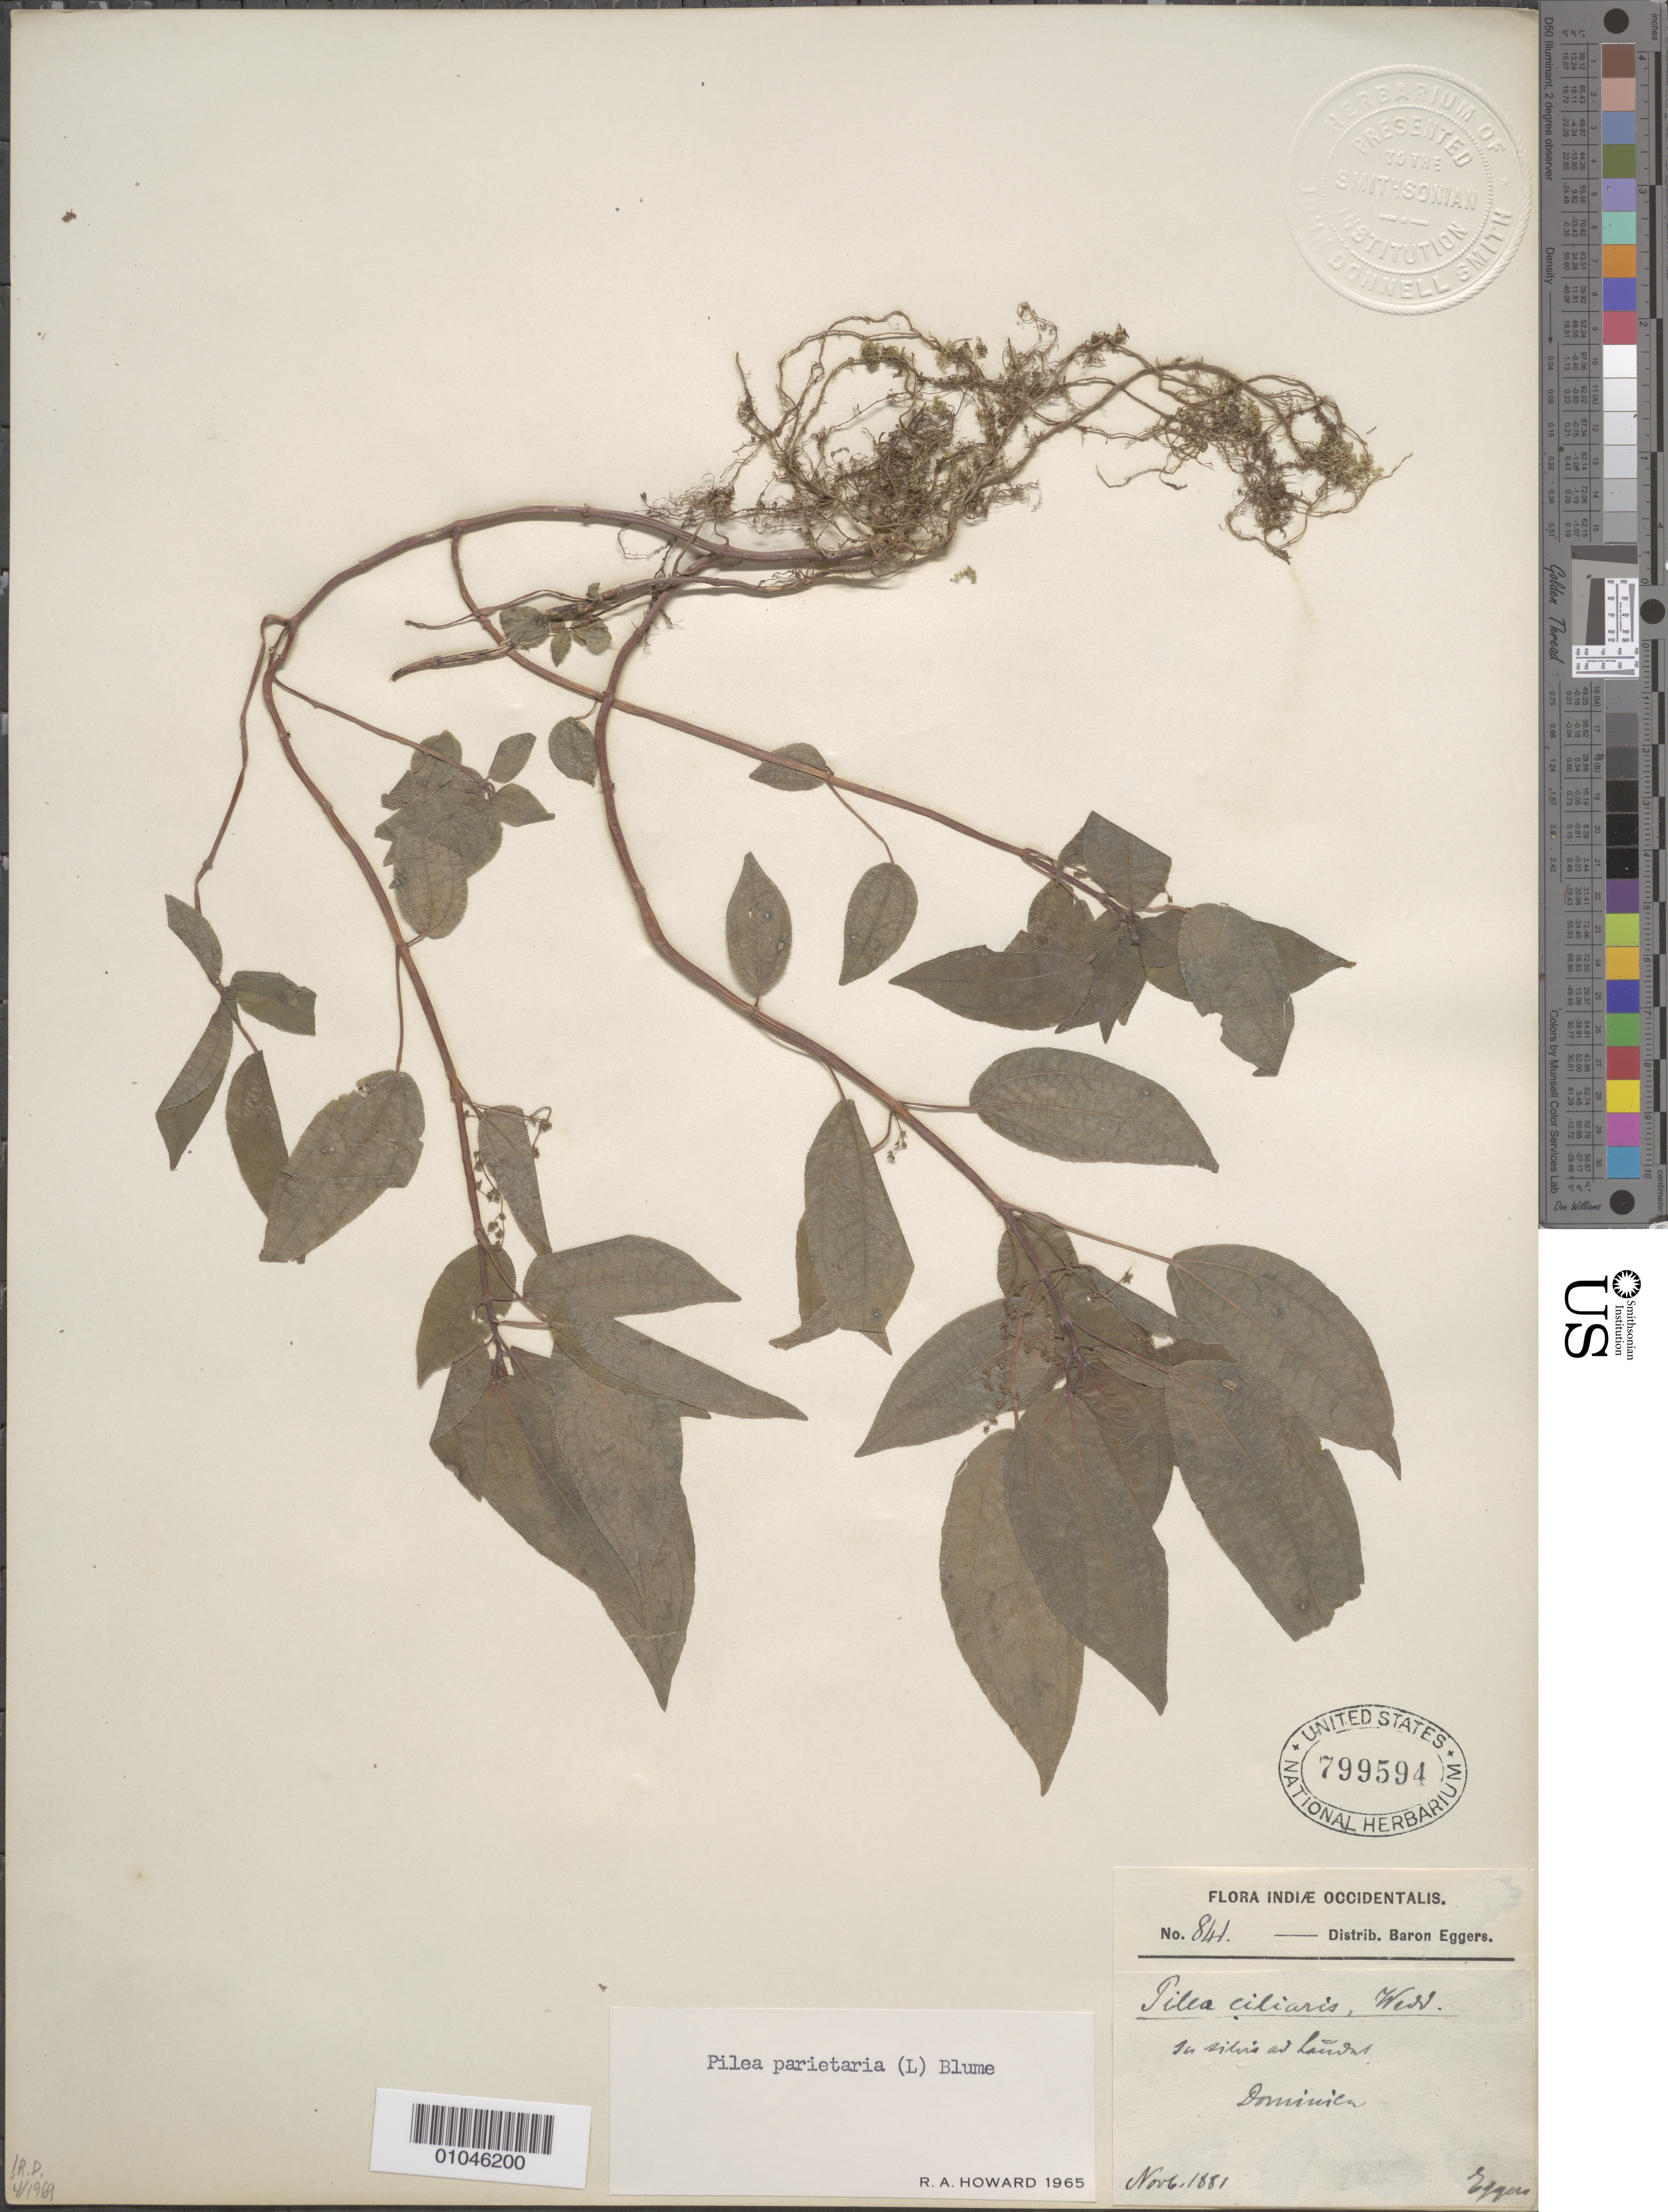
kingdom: Plantae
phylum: Tracheophyta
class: Magnoliopsida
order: Rosales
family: Urticaceae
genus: Pilea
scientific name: Pilea parietaria var. parietaria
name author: (L.) Blume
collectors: H. F. A. von Eggers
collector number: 841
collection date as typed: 06 Nov 1881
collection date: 1881-11-06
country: Dominica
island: Dominica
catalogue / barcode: US 799594